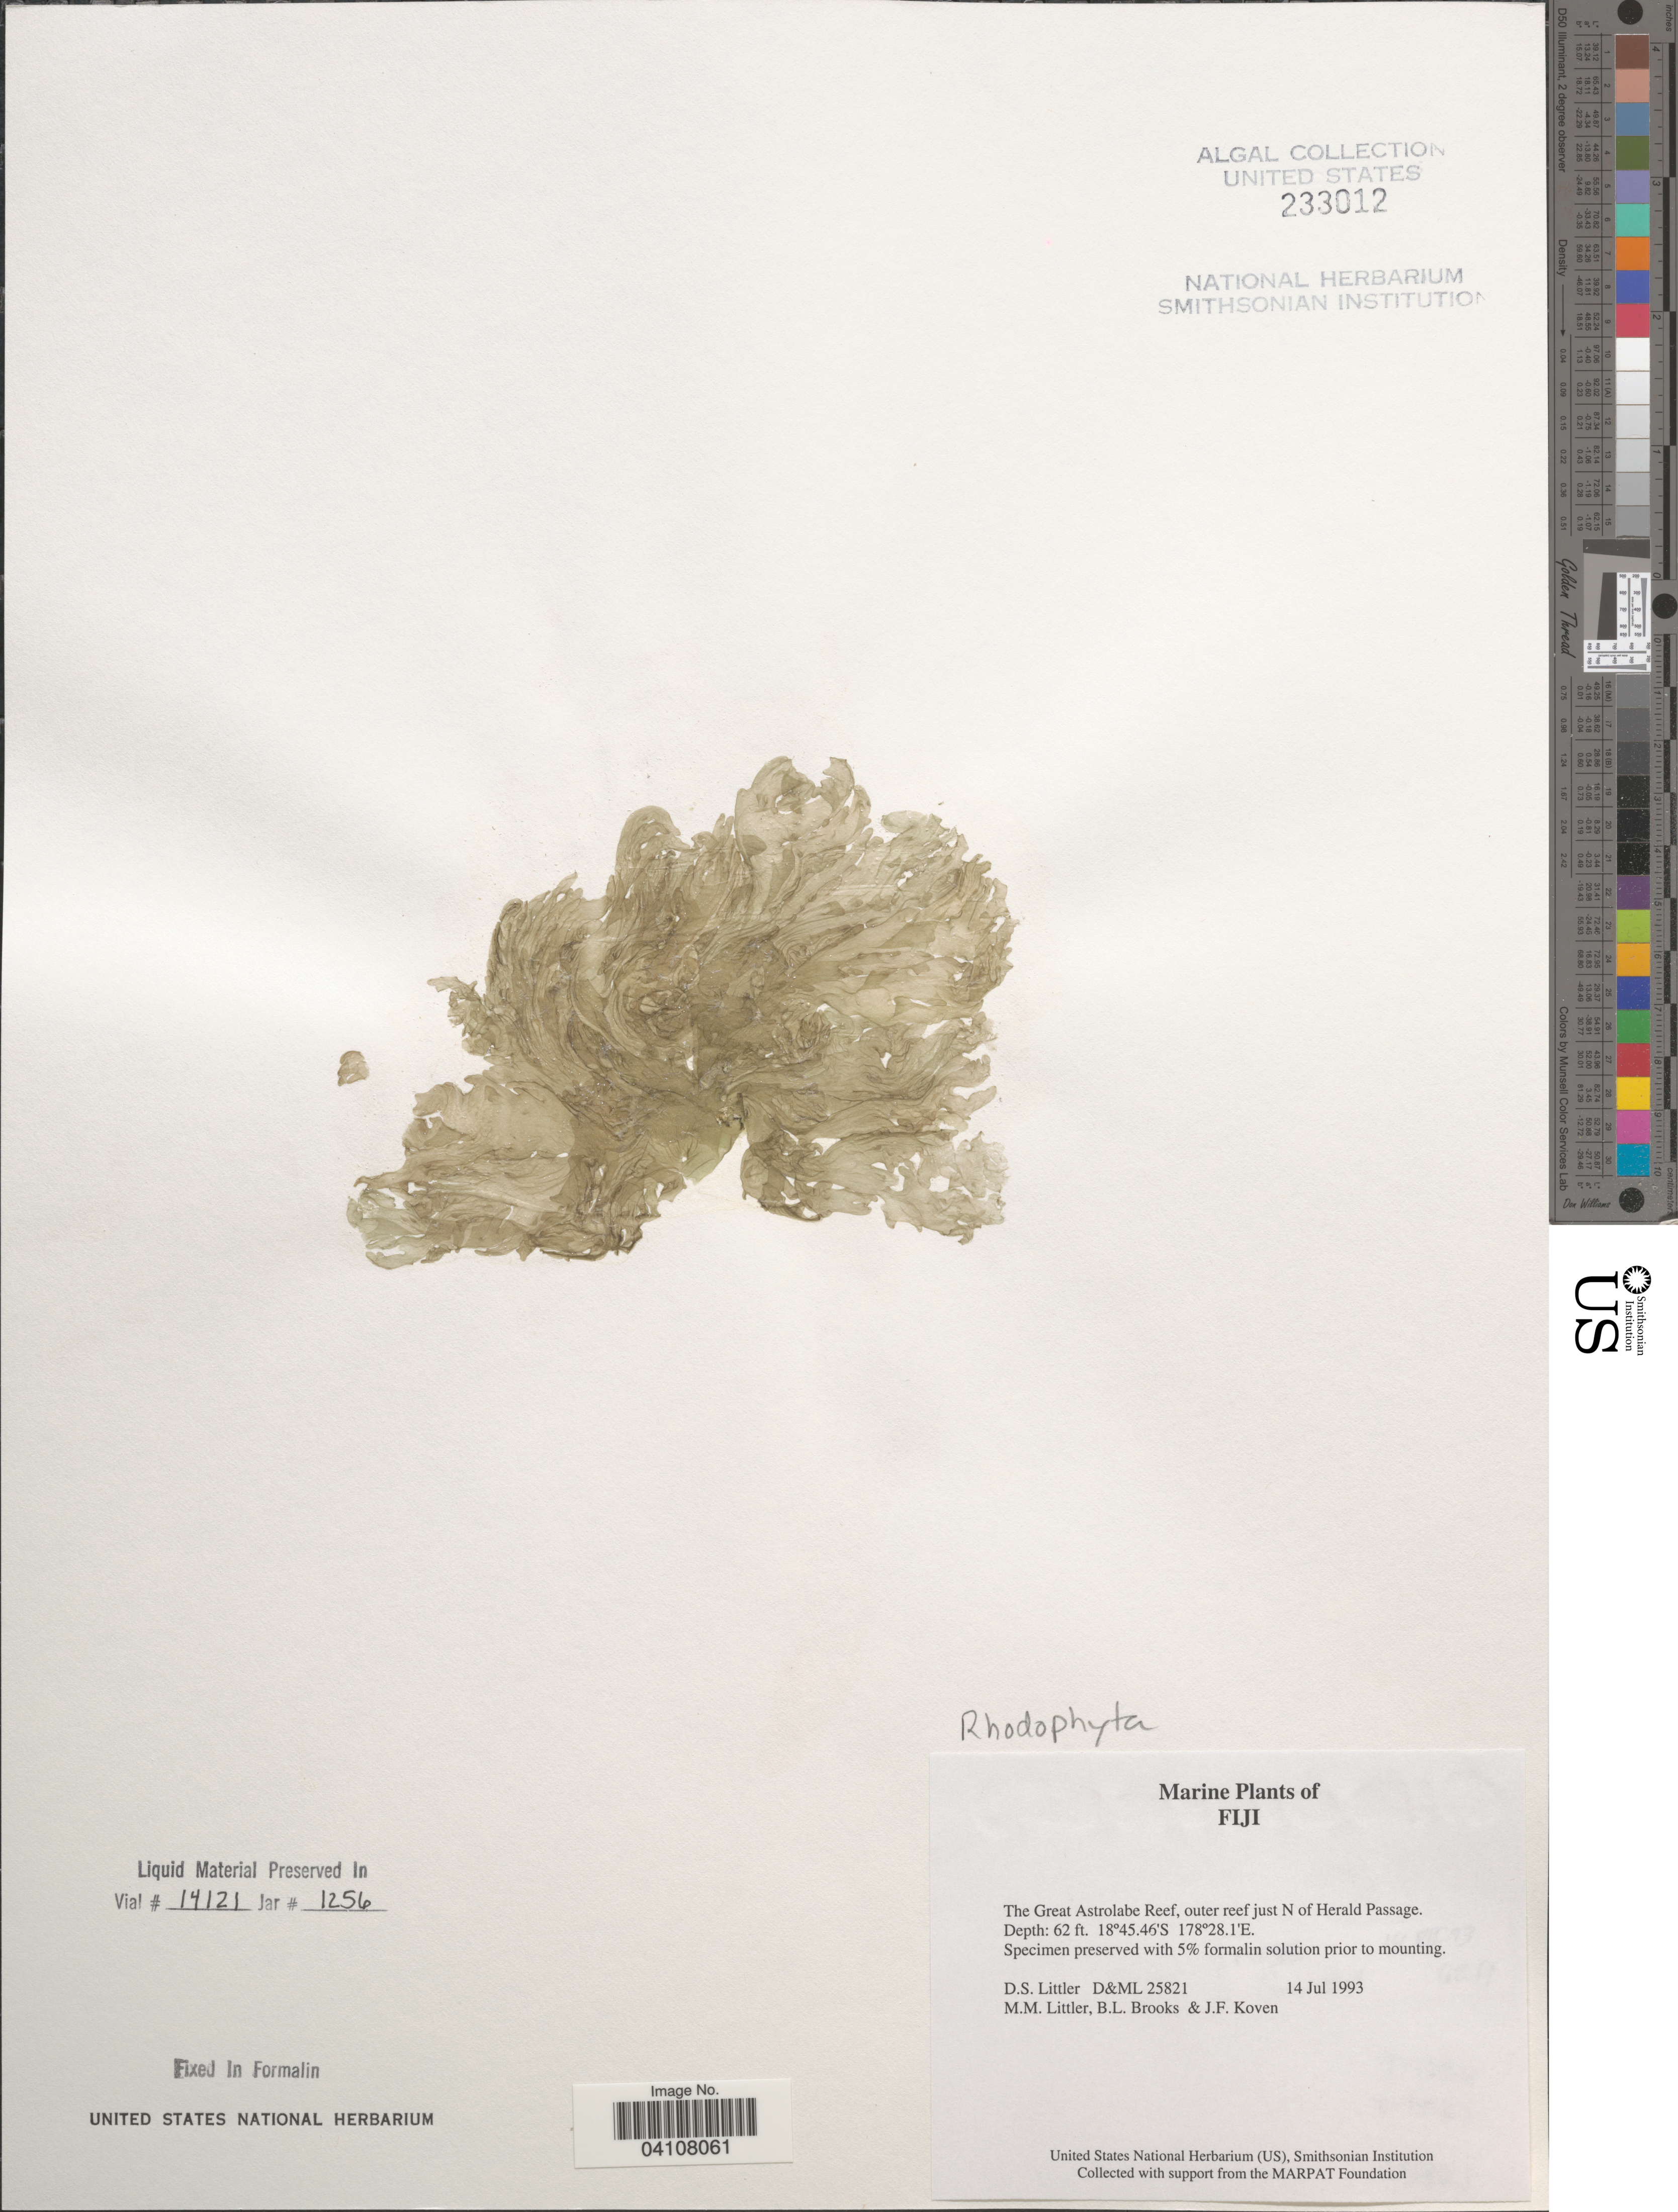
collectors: D. S. Littler, B. Brooks & J. Koven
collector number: D&ML25821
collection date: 1993-07-14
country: Fiji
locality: The Great Astrolabe Reef, outer reef just N of Herald Passage.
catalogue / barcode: US 233012